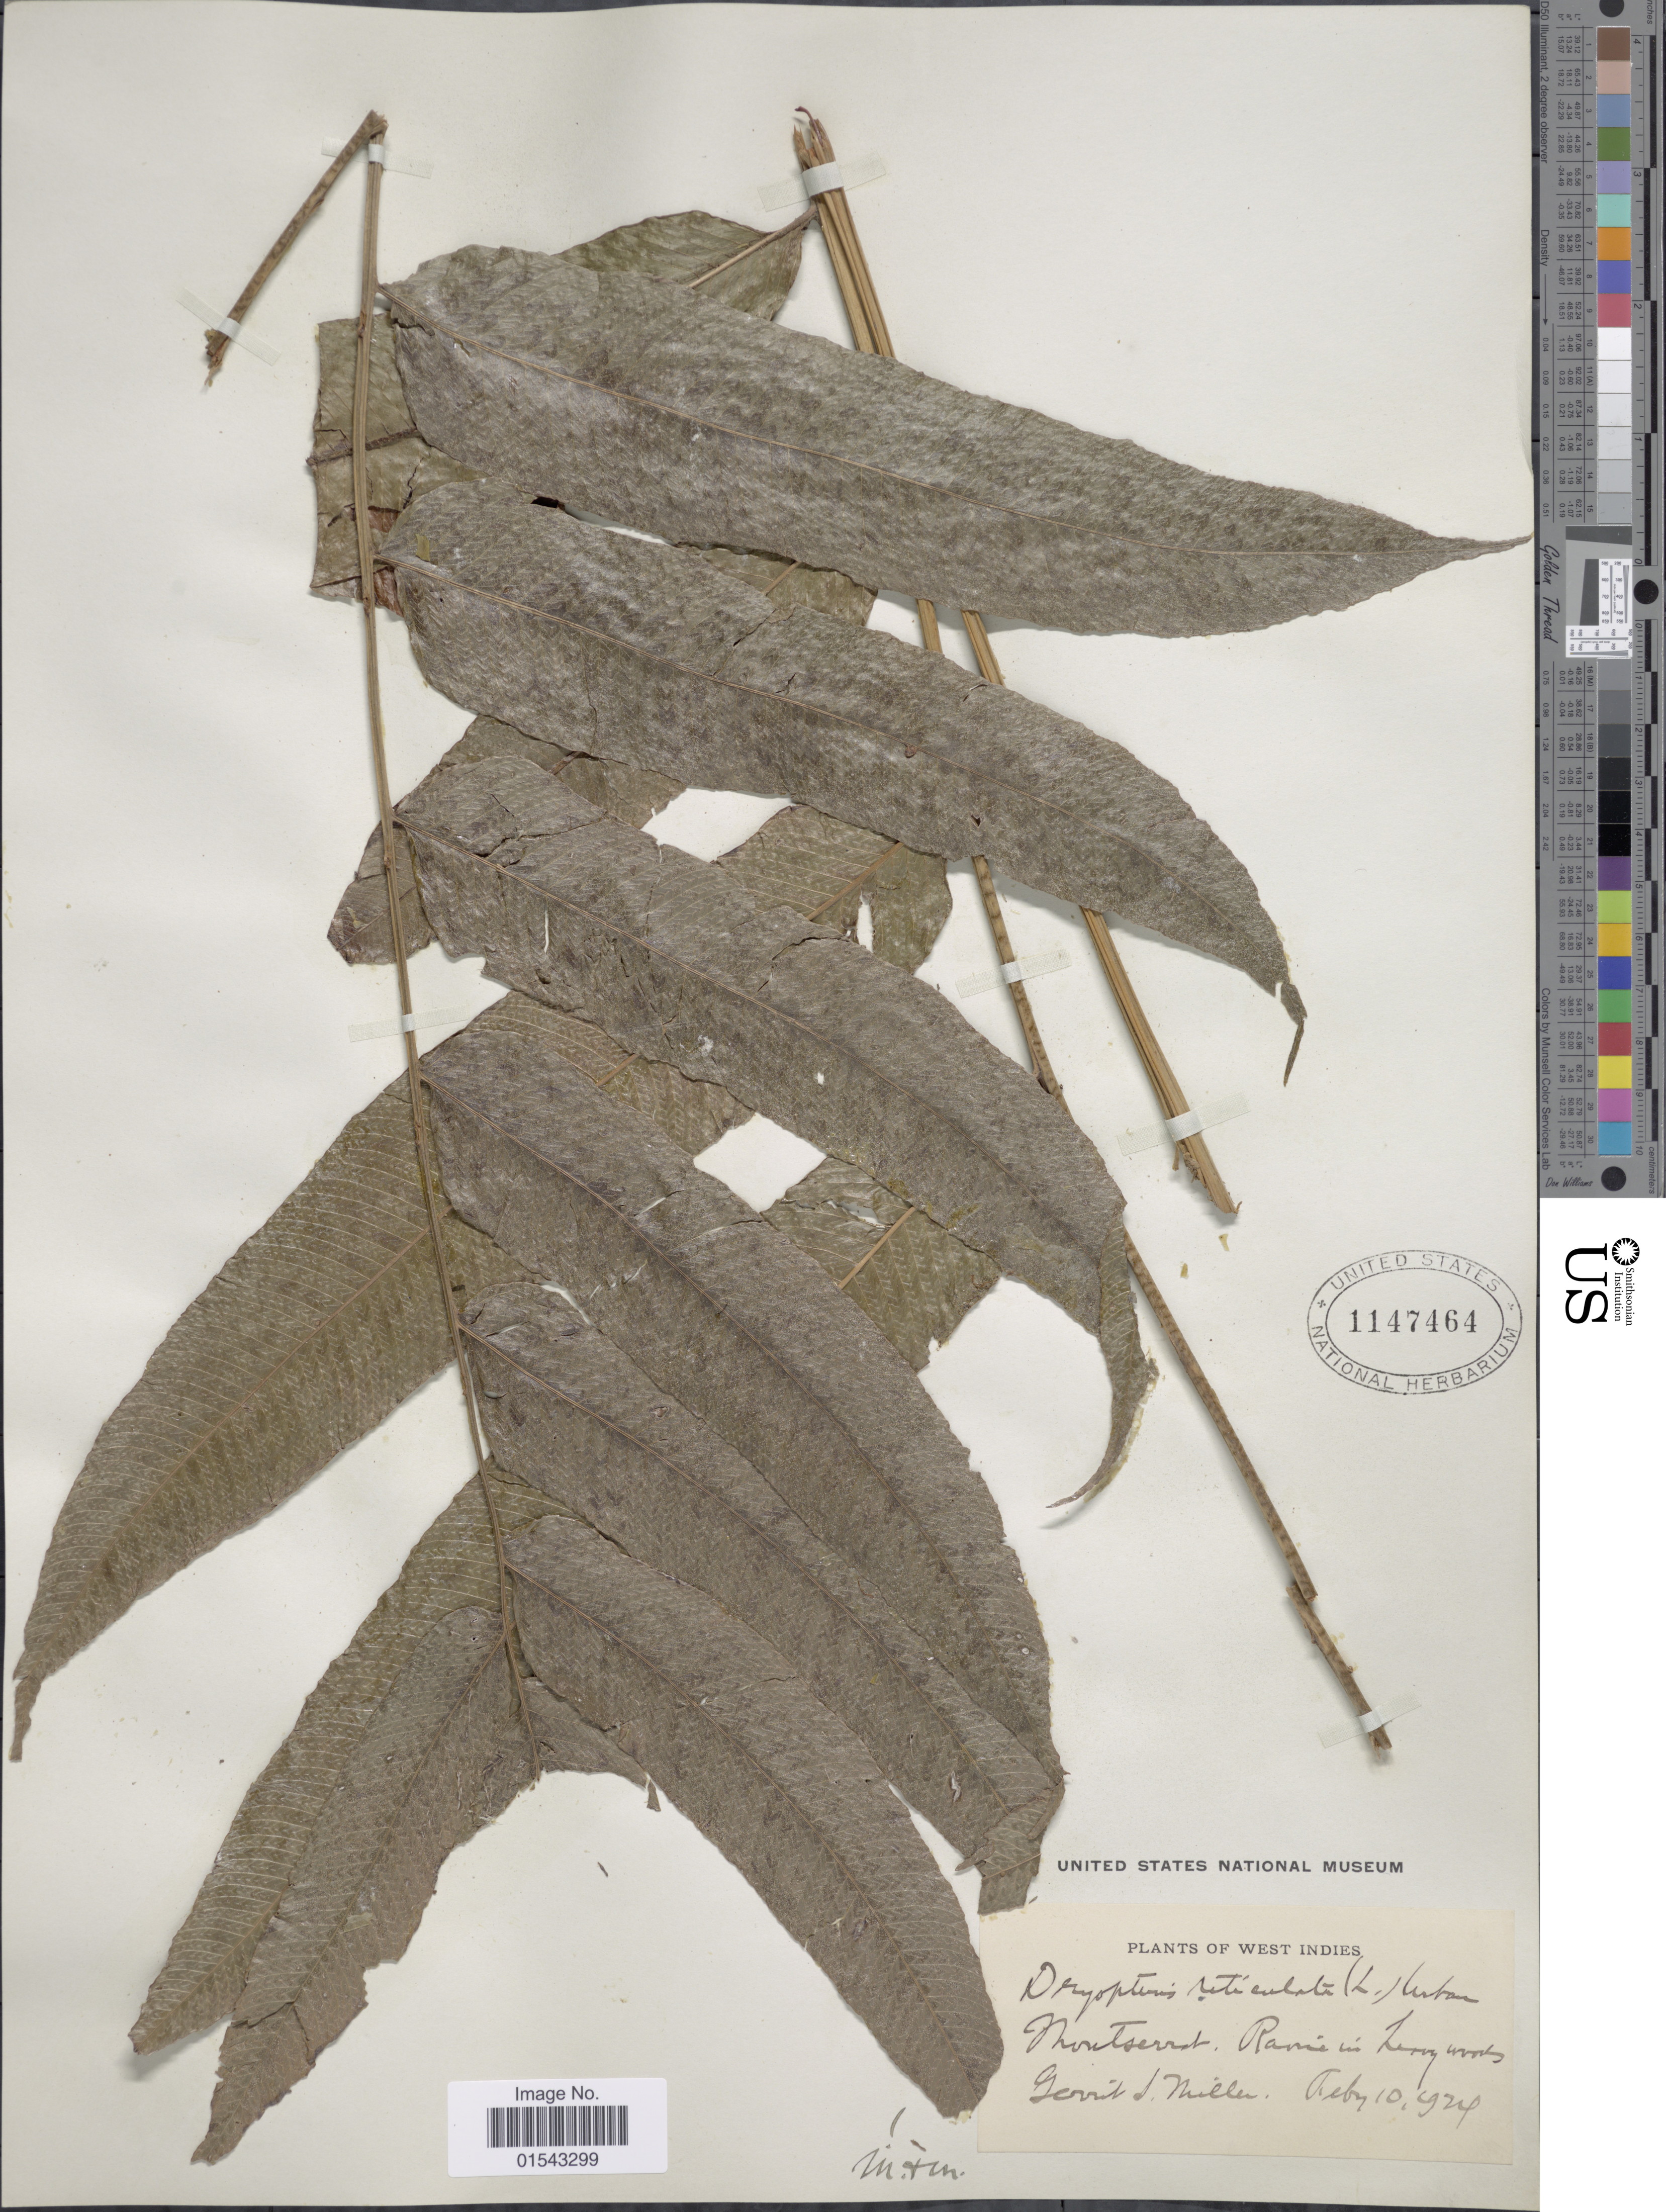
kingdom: Plantae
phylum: Tracheophyta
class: Polypodiopsida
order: Polypodiales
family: Thelypteridaceae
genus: Meniscium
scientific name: Meniscium reticulatum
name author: (L.) Sw.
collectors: G. S. Miller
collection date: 1927-02-10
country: Montserrat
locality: West Indies, Montserrat, Ravine in Zeoy woods [interpreted]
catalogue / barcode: US 1147464